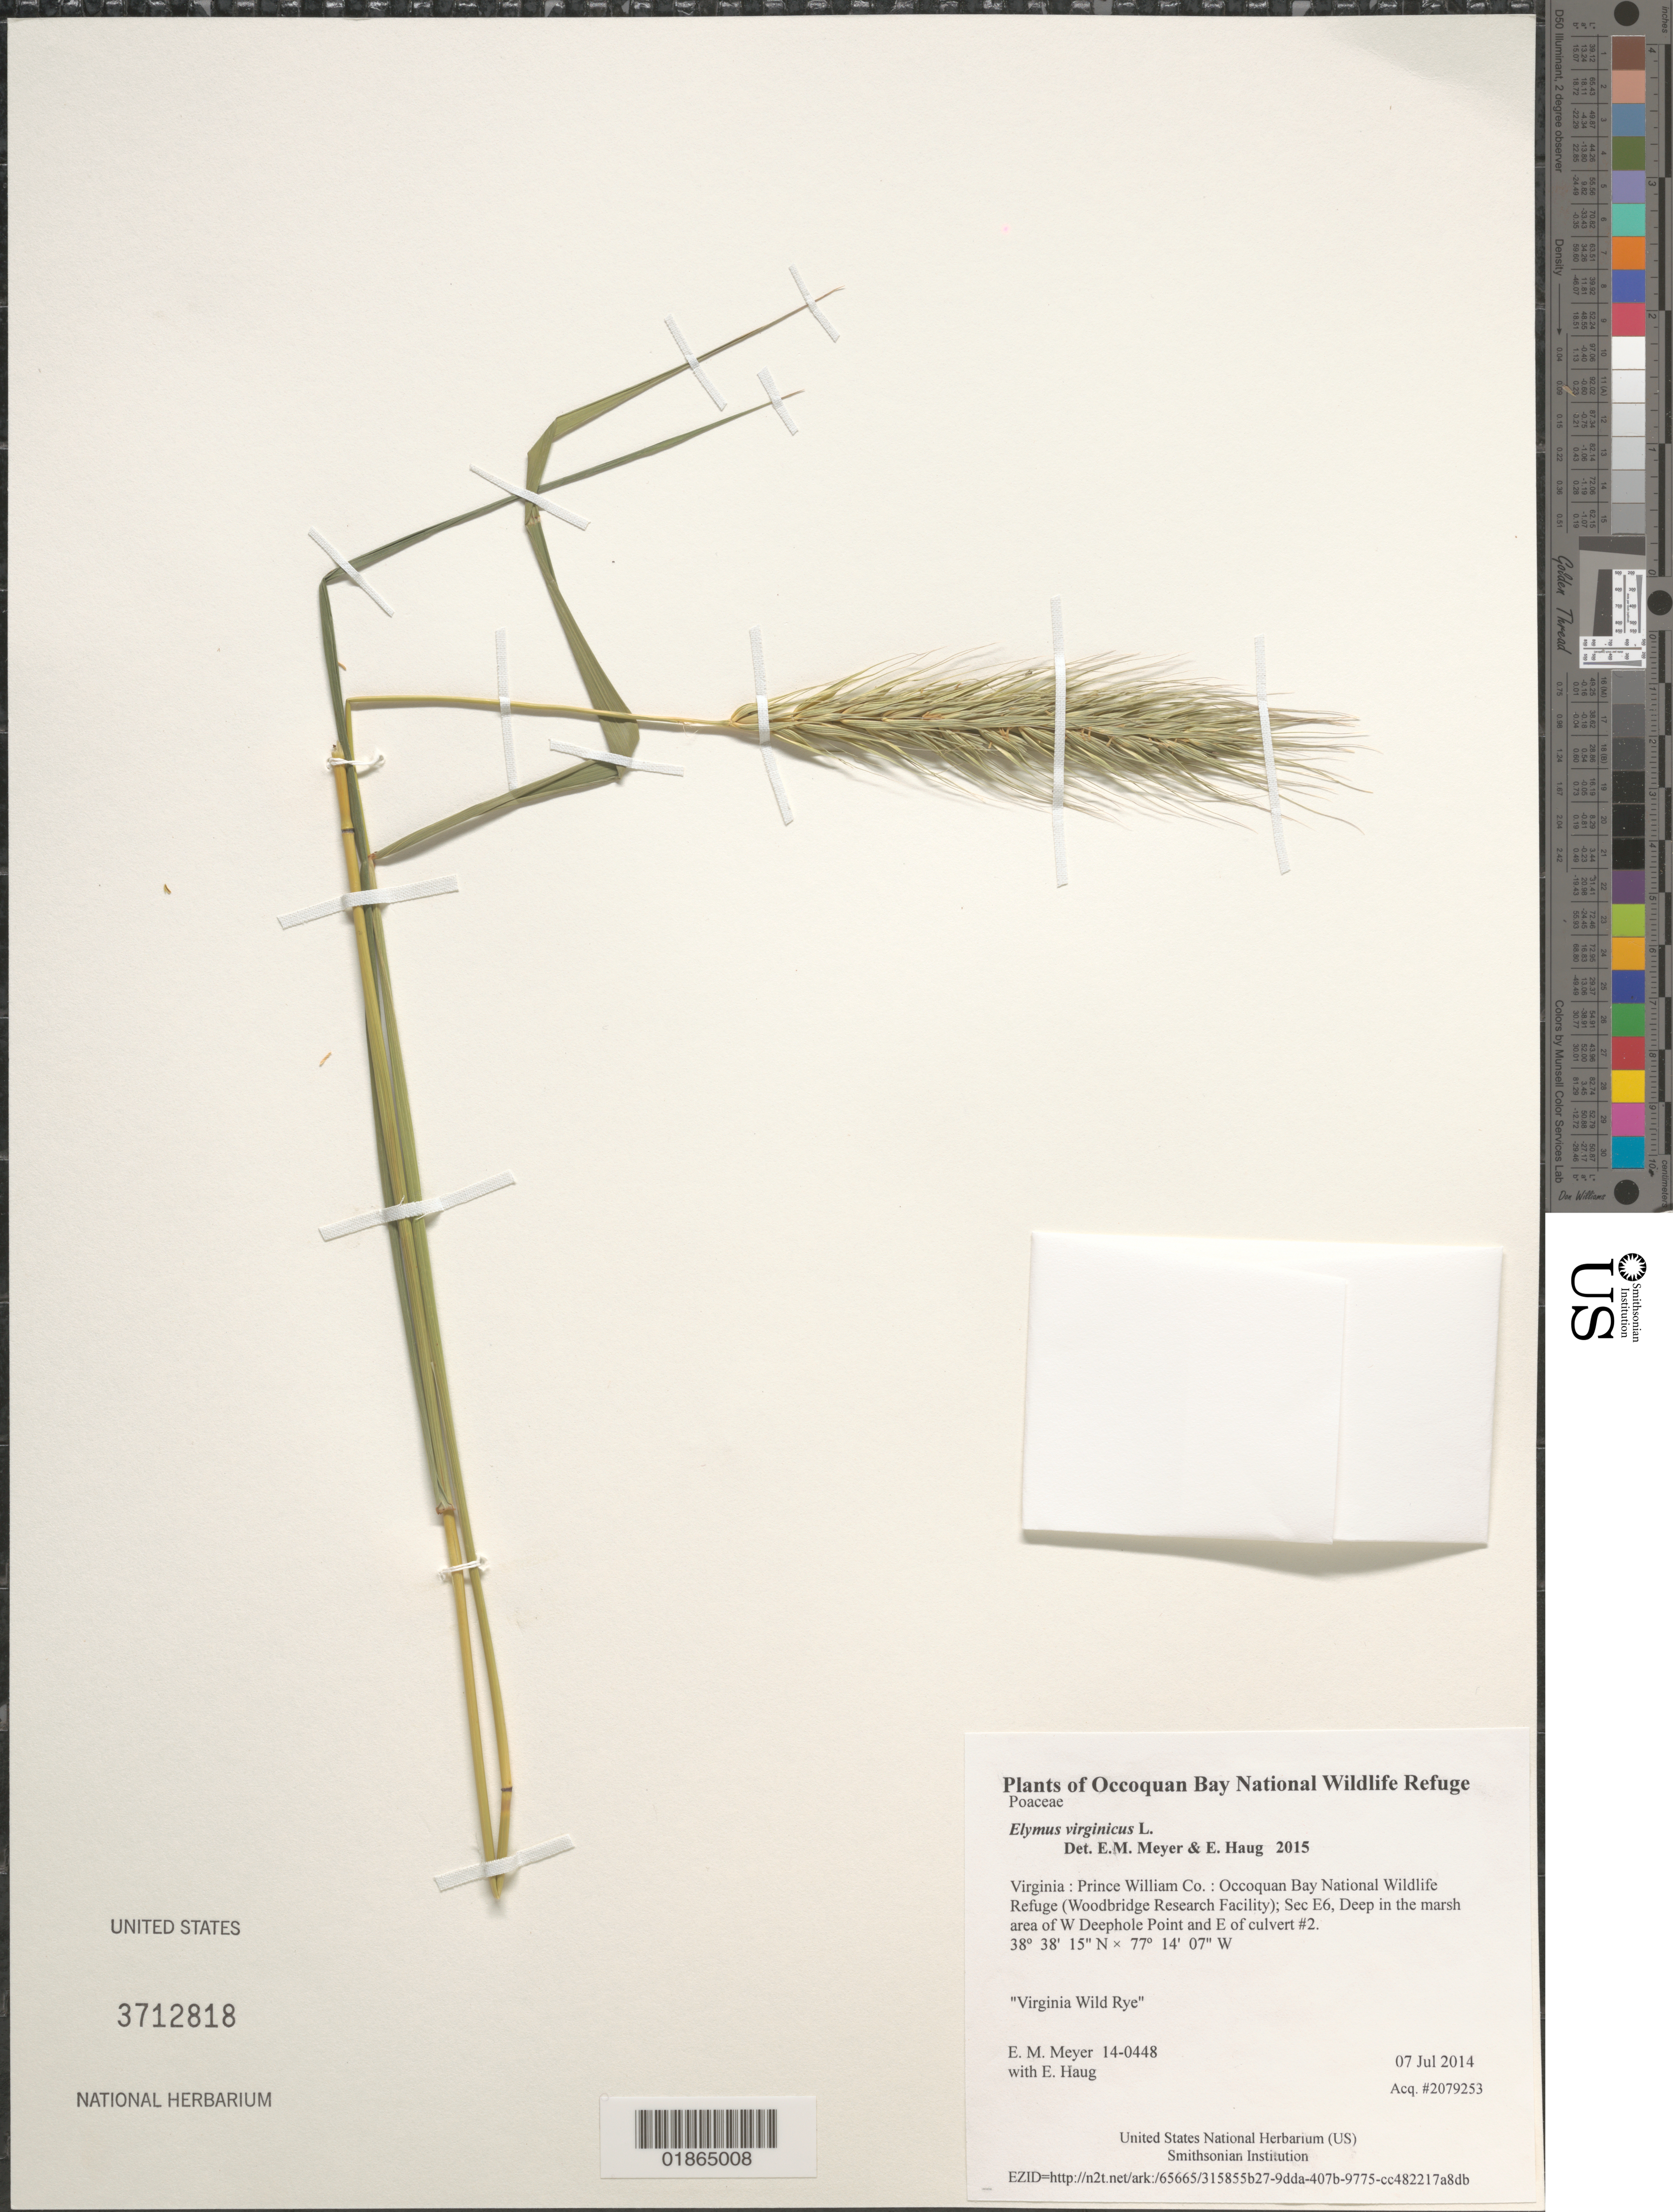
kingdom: Plantae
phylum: Tracheophyta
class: Liliopsida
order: Poales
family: Poaceae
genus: Elymus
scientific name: Elymus virginicus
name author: L.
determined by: Meyer, E. M.; Haug, E.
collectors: E. M. Meyer & E. Haug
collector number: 14-0448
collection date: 2014-07-07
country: United States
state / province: Virginia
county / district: Prince William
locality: Occoquan Bay National Wildlife Refuge (Woodbridge Research Facility); Sec E6, Deep in the marsh area of W Deephole Point and E of culvert #2.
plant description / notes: Virginia Wild Rye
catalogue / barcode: US 3712818